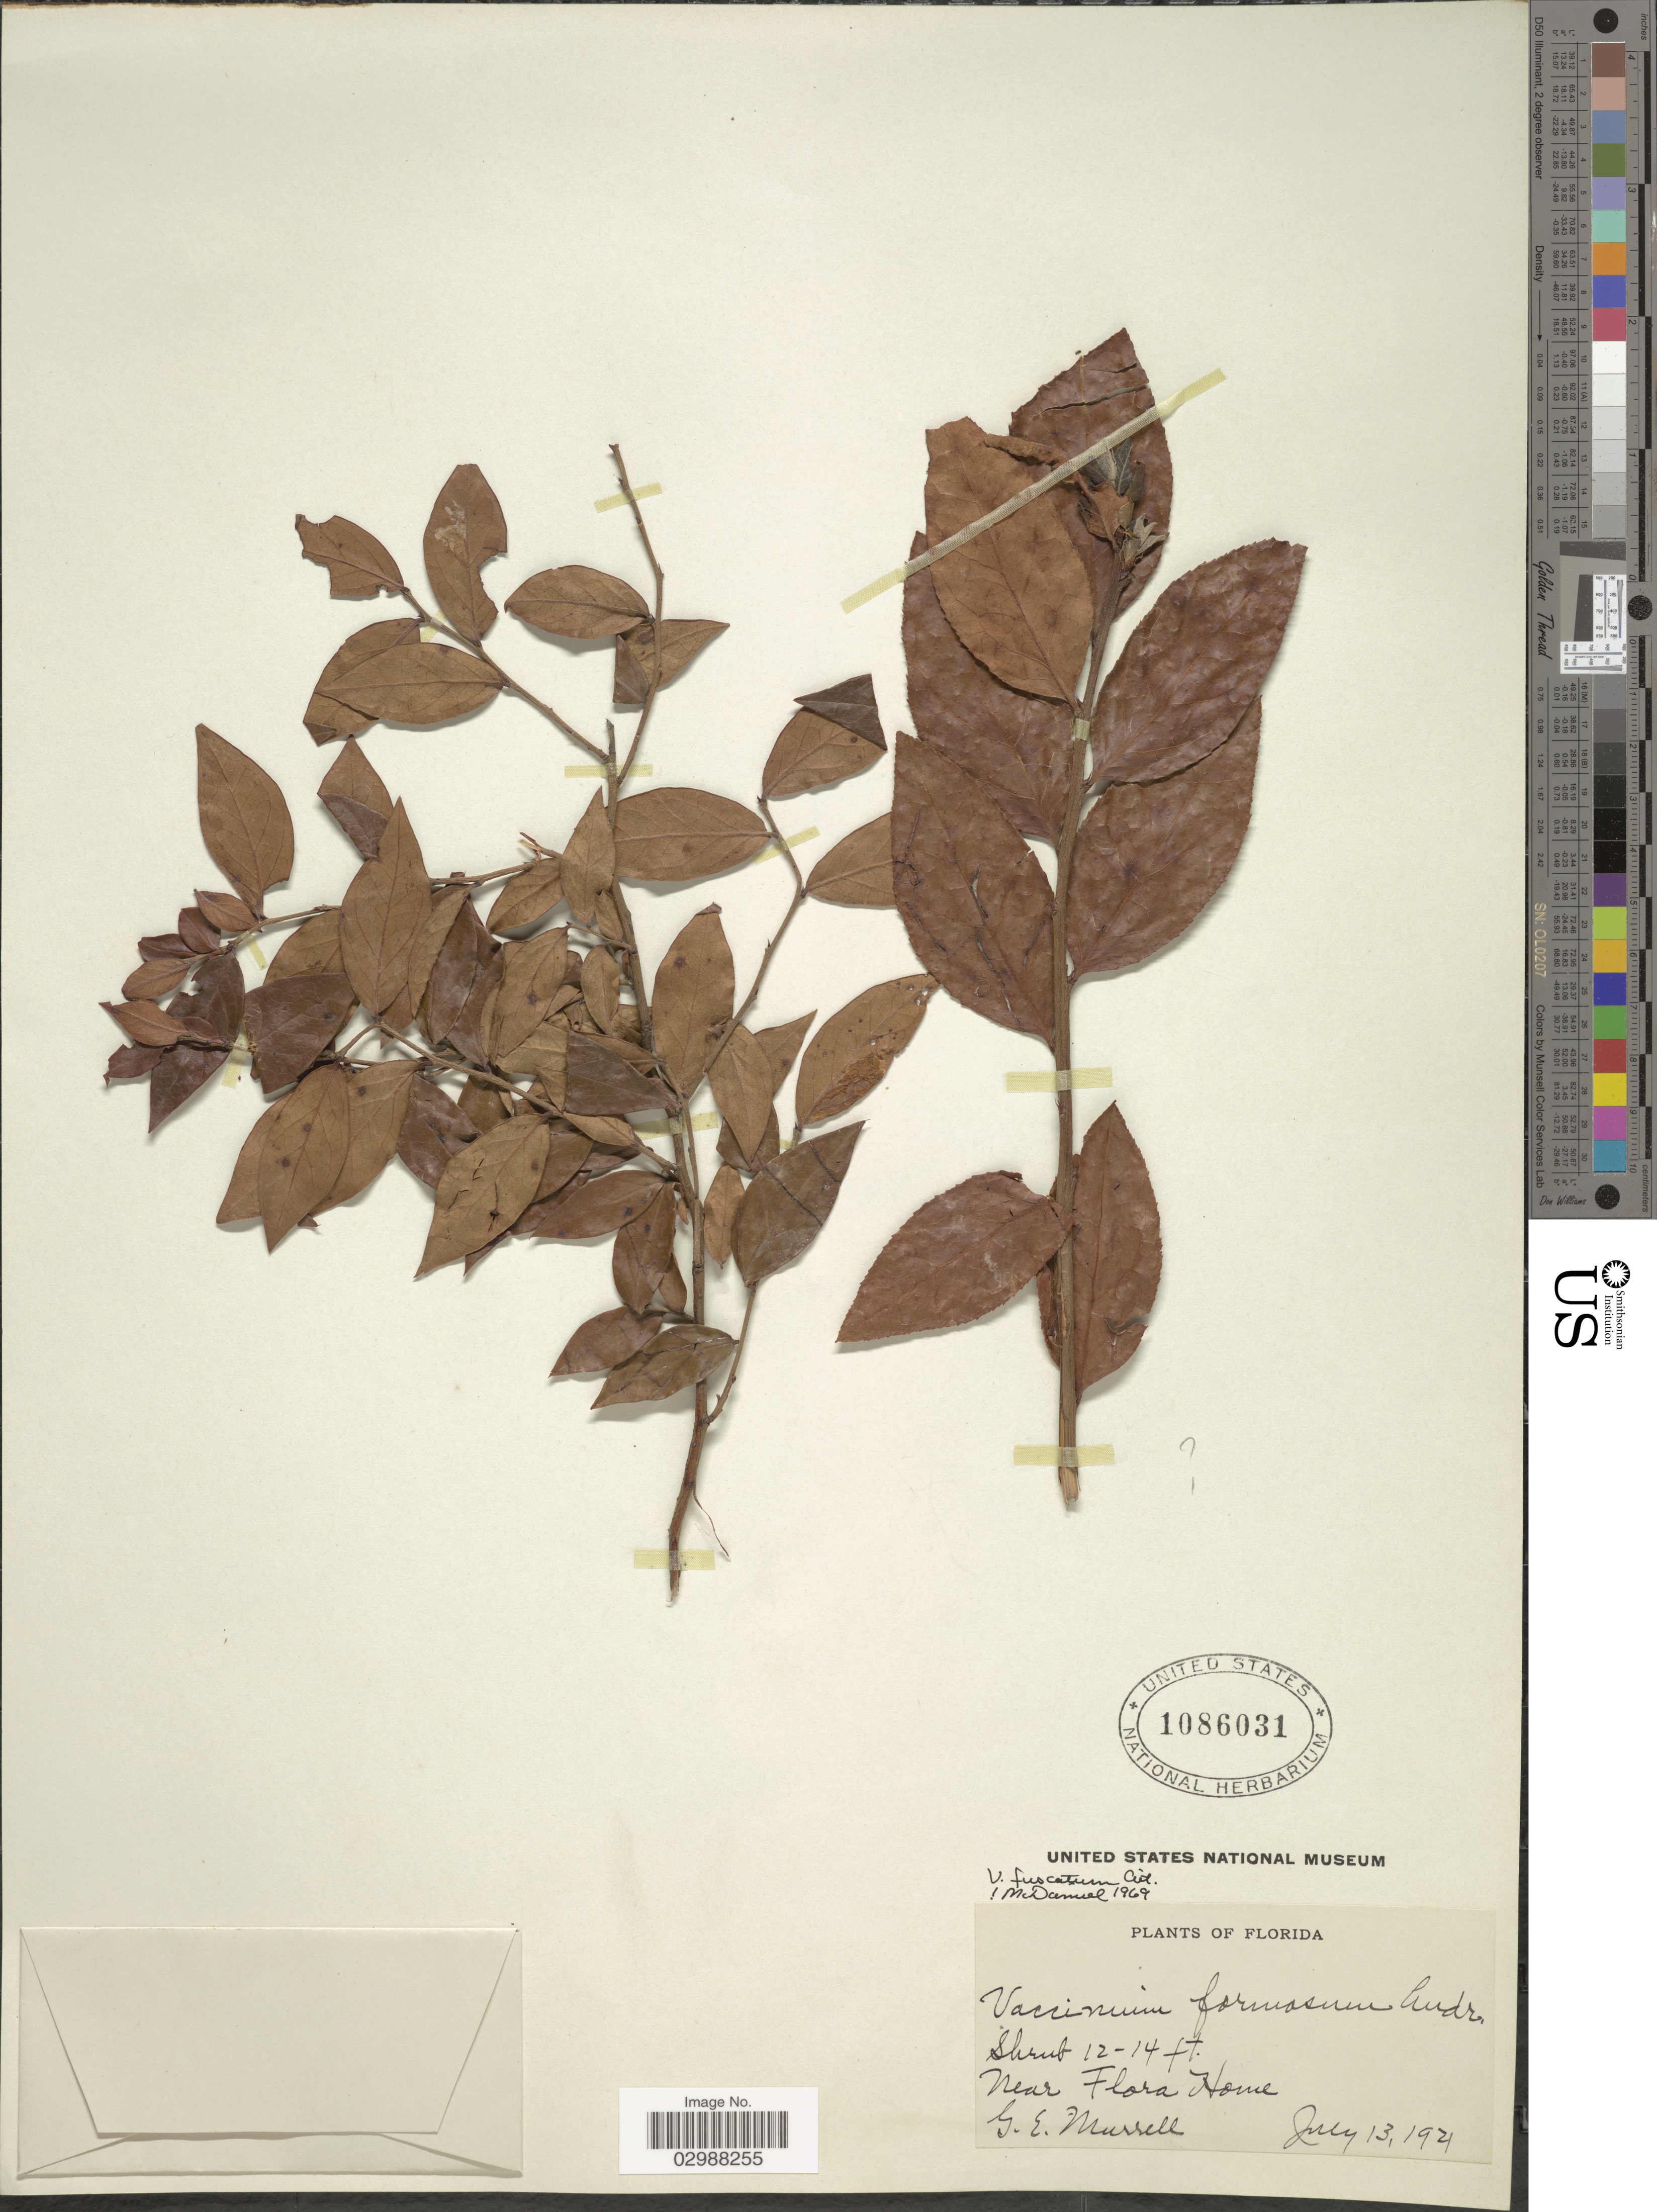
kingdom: Plantae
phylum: Tracheophyta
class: Magnoliopsida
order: Ericales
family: Ericaceae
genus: Vaccinium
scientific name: Vaccinium formosum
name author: Andrews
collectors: G. Murrell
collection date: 1921-07-13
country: United States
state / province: Florida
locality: Near Flora Home.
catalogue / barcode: US 1086031